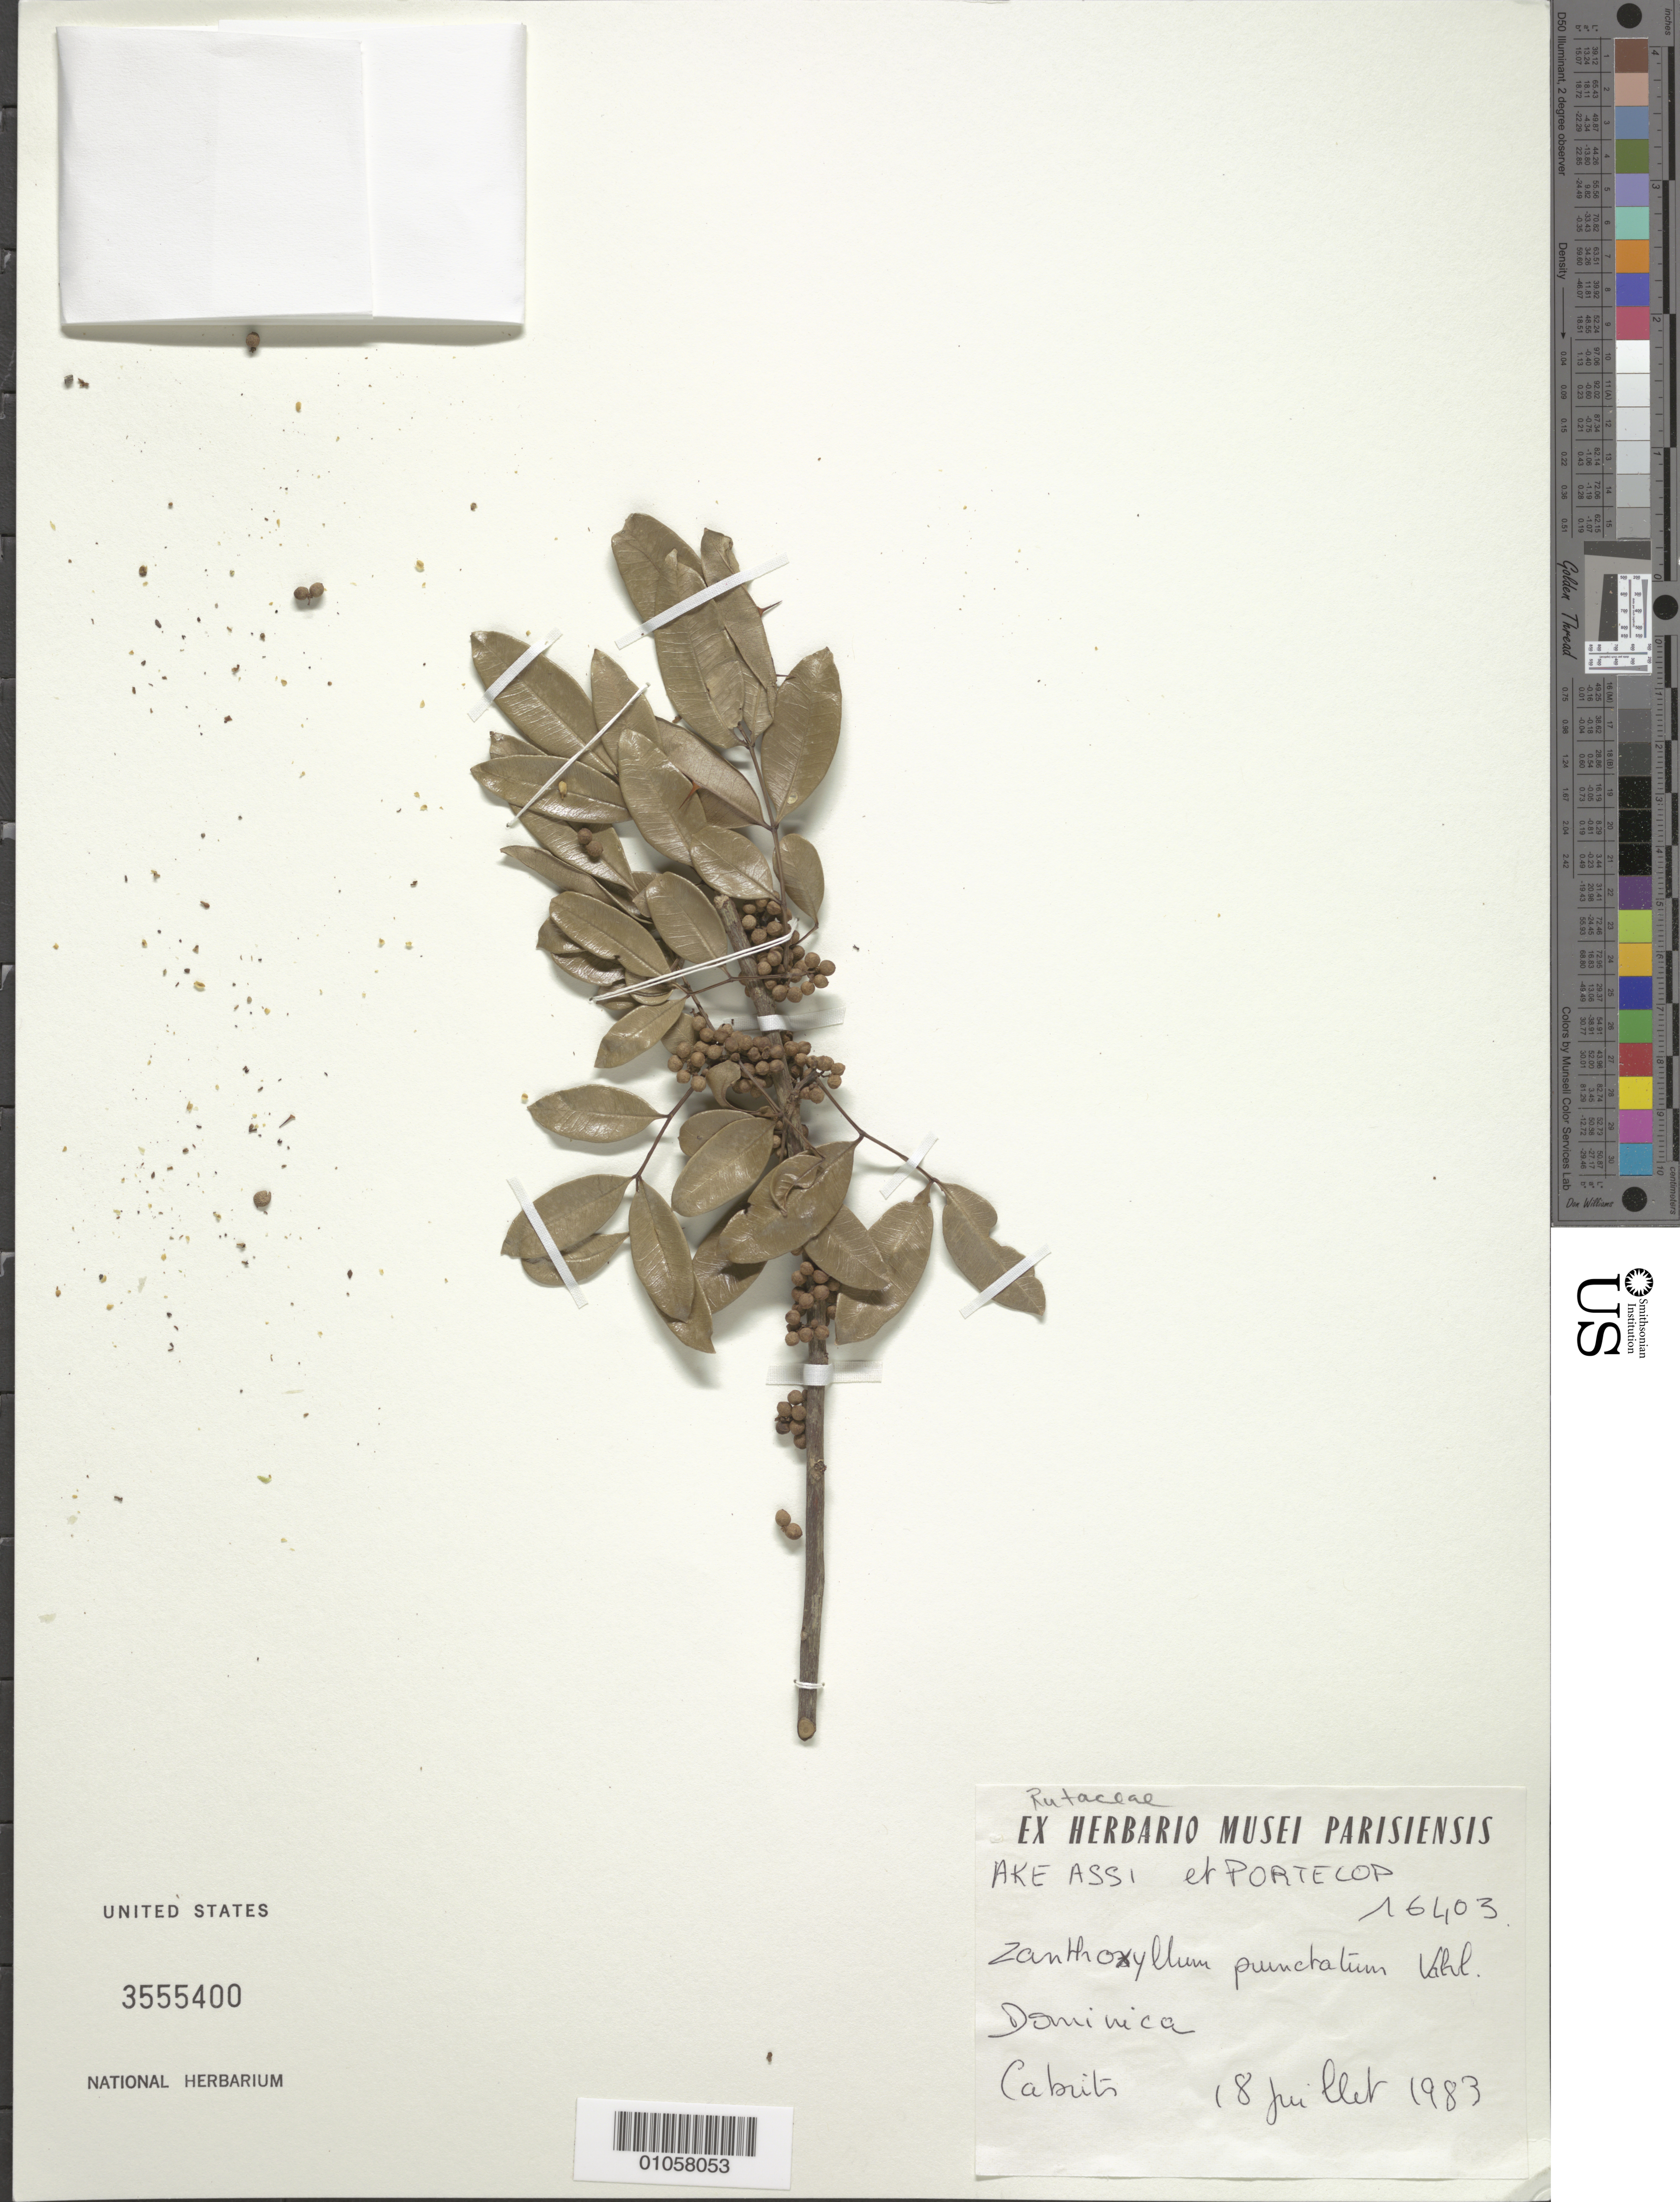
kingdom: Plantae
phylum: Tracheophyta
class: Magnoliopsida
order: Sapindales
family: Rutaceae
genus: Zanthoxylum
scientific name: Zanthoxylum punctatum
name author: Vahl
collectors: A. Ake & -. Portecop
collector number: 16403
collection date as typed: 18 Jul 1983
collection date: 1983-07-18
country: Dominica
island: Dominica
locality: Cabrits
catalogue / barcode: US 3555400